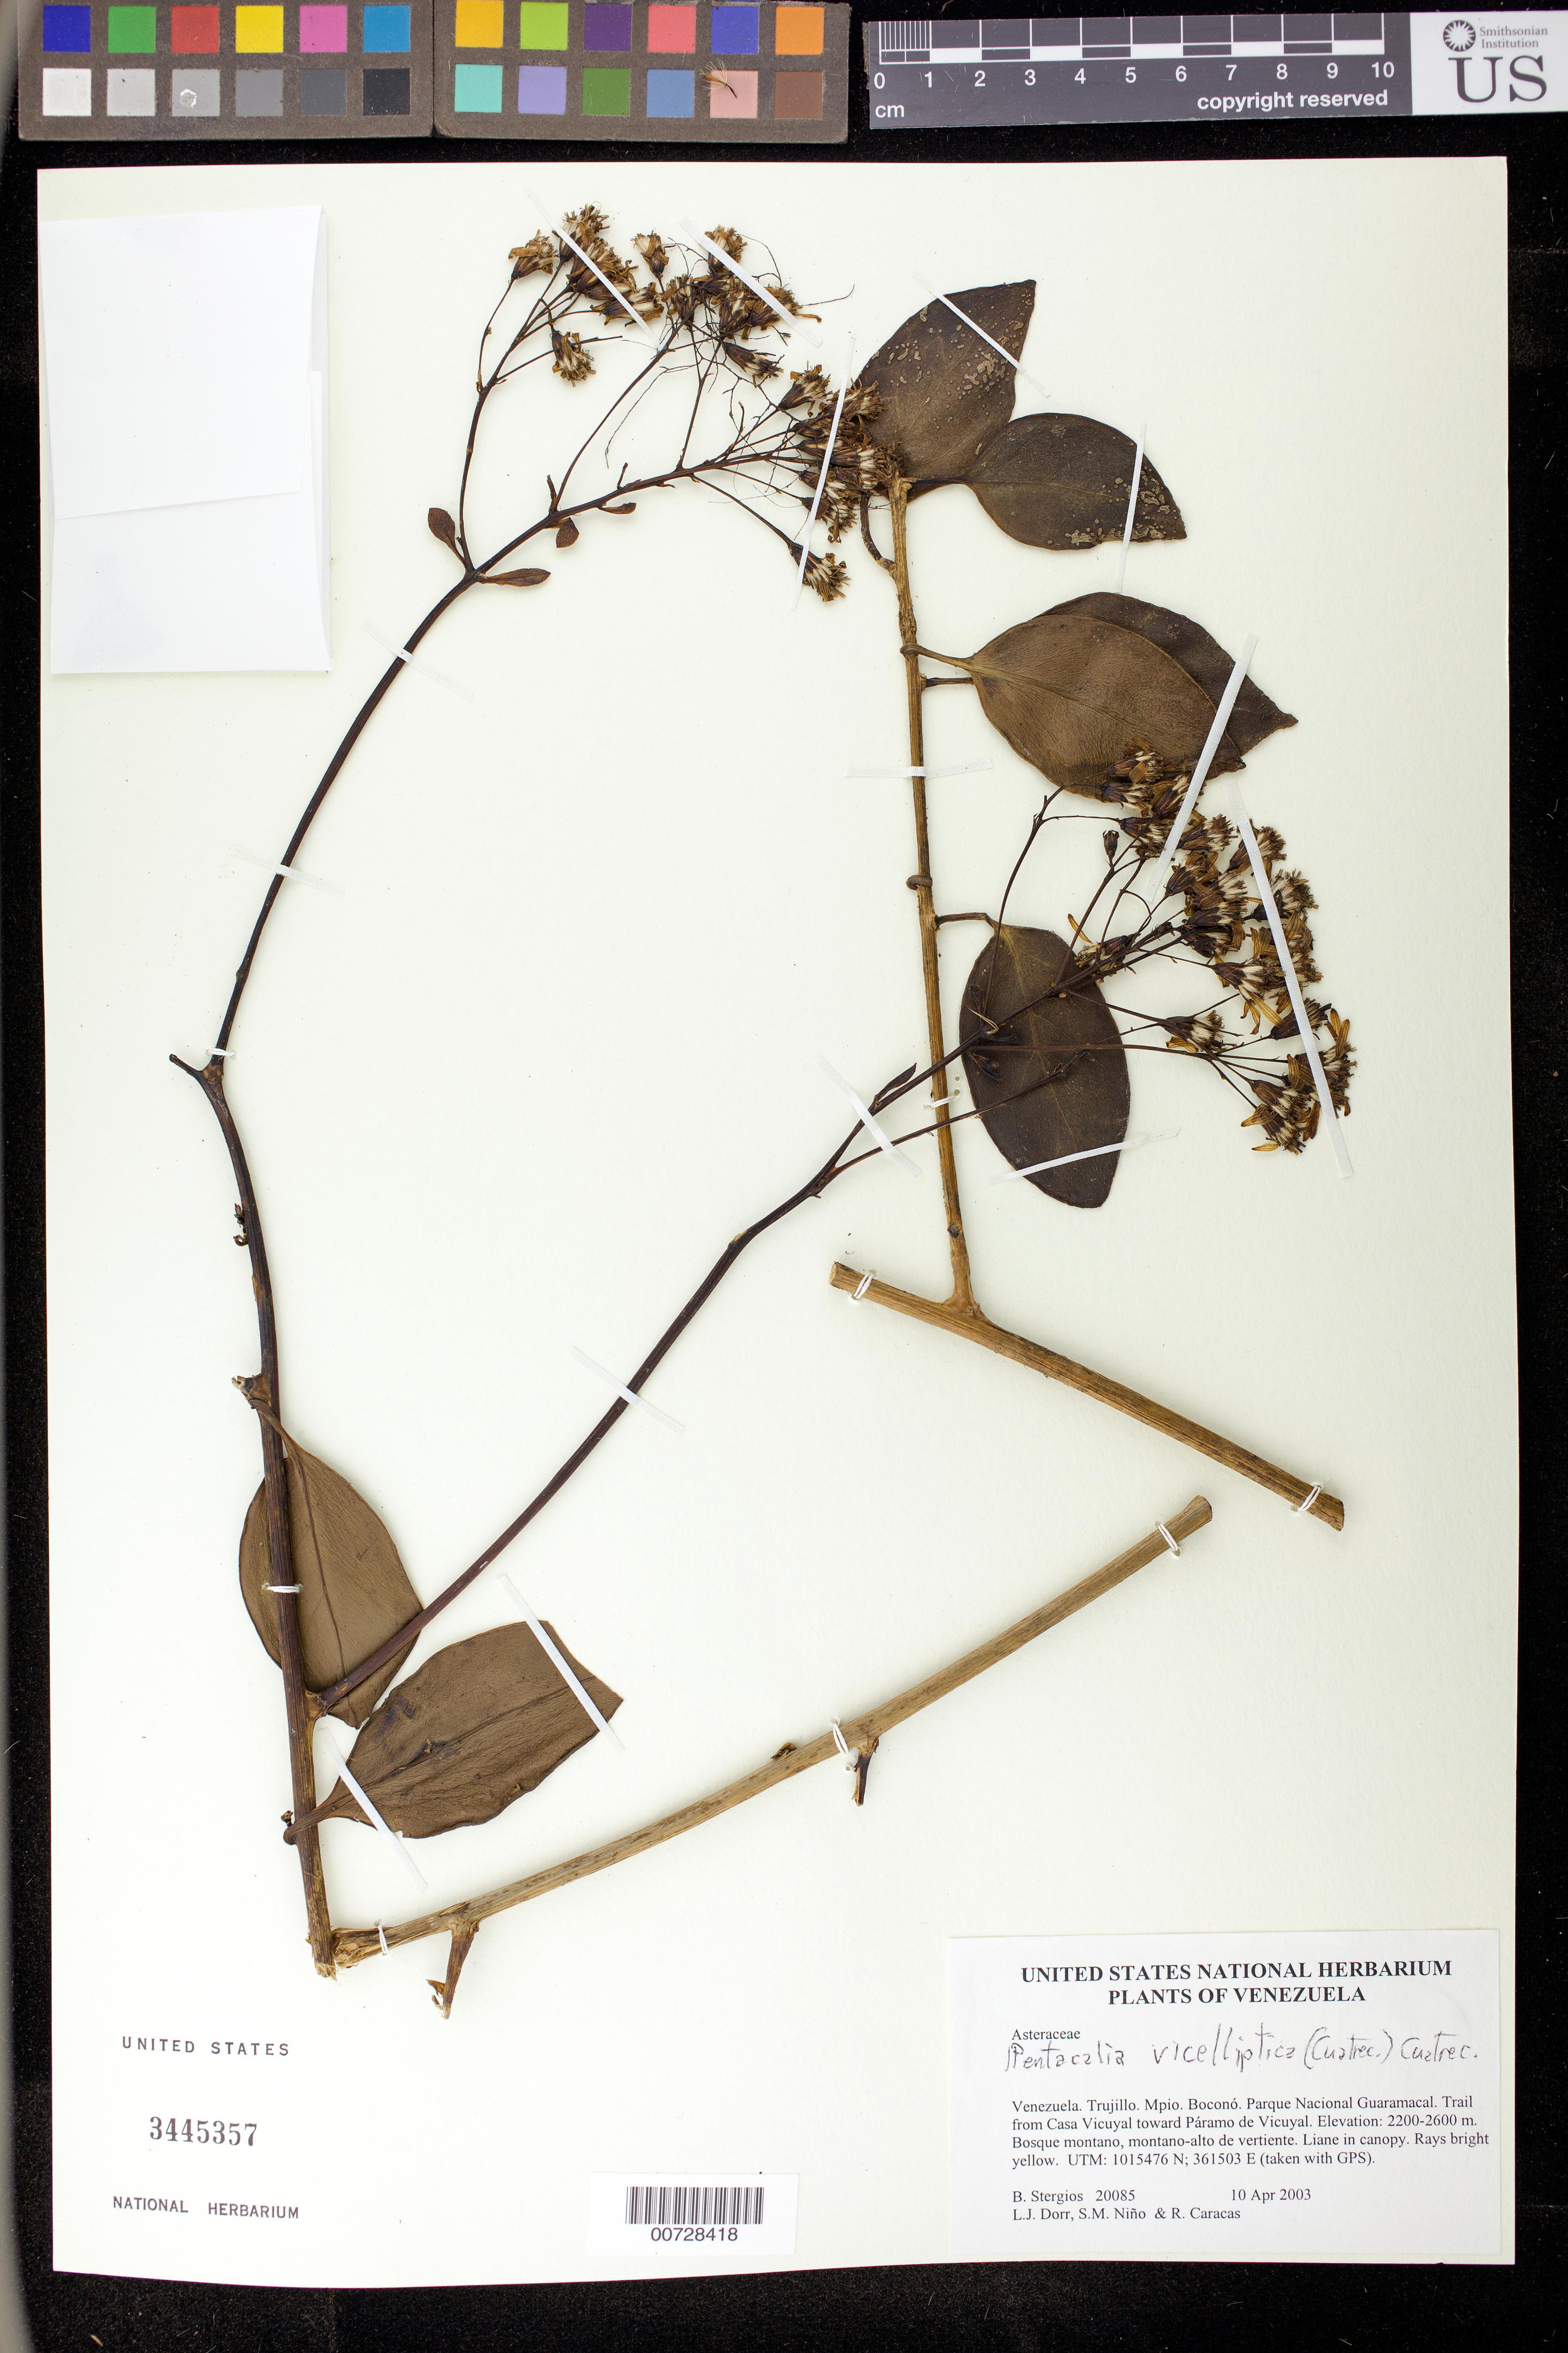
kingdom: Plantae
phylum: Tracheophyta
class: Magnoliopsida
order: Asterales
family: Asteraceae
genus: Pentacalia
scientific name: Pentacalia vicelliptica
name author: (Cuatrec.) Cuatrec.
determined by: Robinson, Harold E., (US)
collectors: B. G. Stergios, L. J. Dorr, S. M. Niño & R. Caracas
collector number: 20085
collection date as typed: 10 Apr 2003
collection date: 2003-04-10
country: Venezuela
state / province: Trujillo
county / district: Boconó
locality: Parque Nacional Guaramacal. Trail from Casa Vicuyal toward Páramo de Vicuyal.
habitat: Bosque montano, montano-alto de vertiente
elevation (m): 2200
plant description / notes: PORT, US, VEN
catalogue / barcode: US 3445357